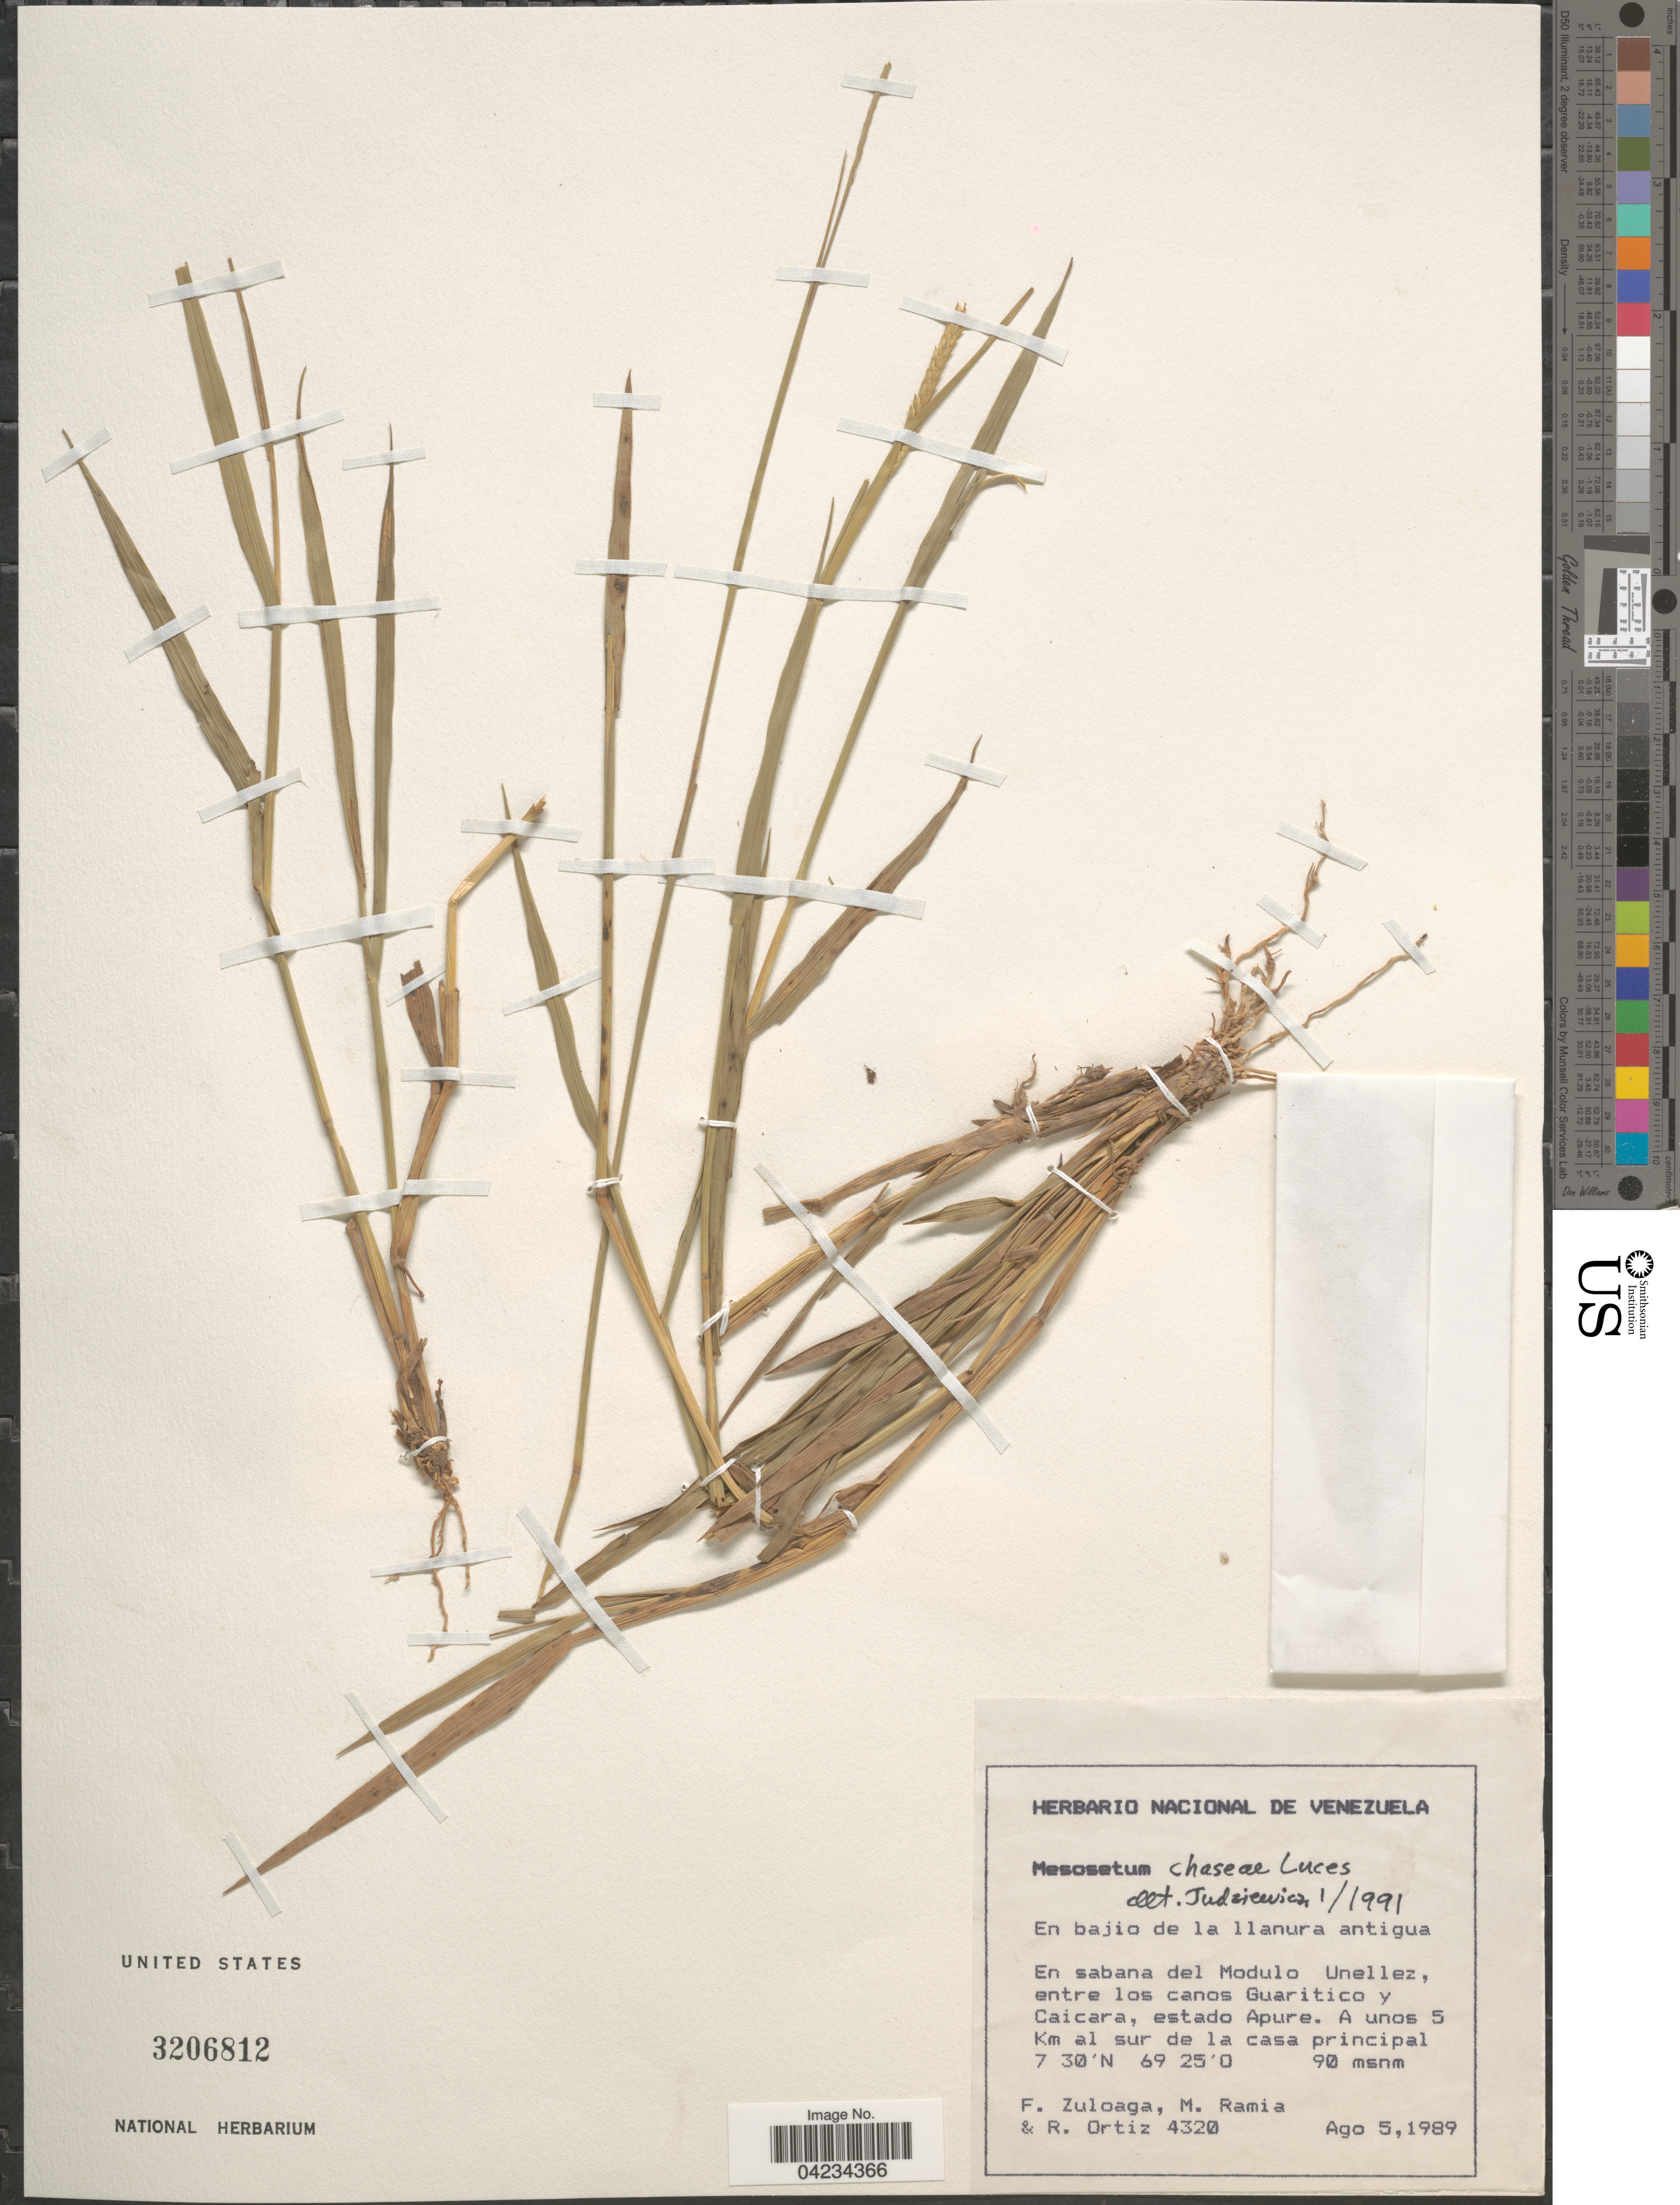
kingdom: Plantae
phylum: Tracheophyta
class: Liliopsida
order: Poales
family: Poaceae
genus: Mesosetum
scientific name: Mesosetum chaseae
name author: Luces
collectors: F. Zuloaga, M. Ramia & R. Ortiz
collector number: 4320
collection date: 1989-08-05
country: Venezuela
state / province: Apure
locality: En bajio de la llanura antigua. En sabana del Modulo Unellez, entre los canos Guaritico y Caicara. A unos 5 Km al sur de la casa principal.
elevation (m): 90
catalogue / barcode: US 3206812